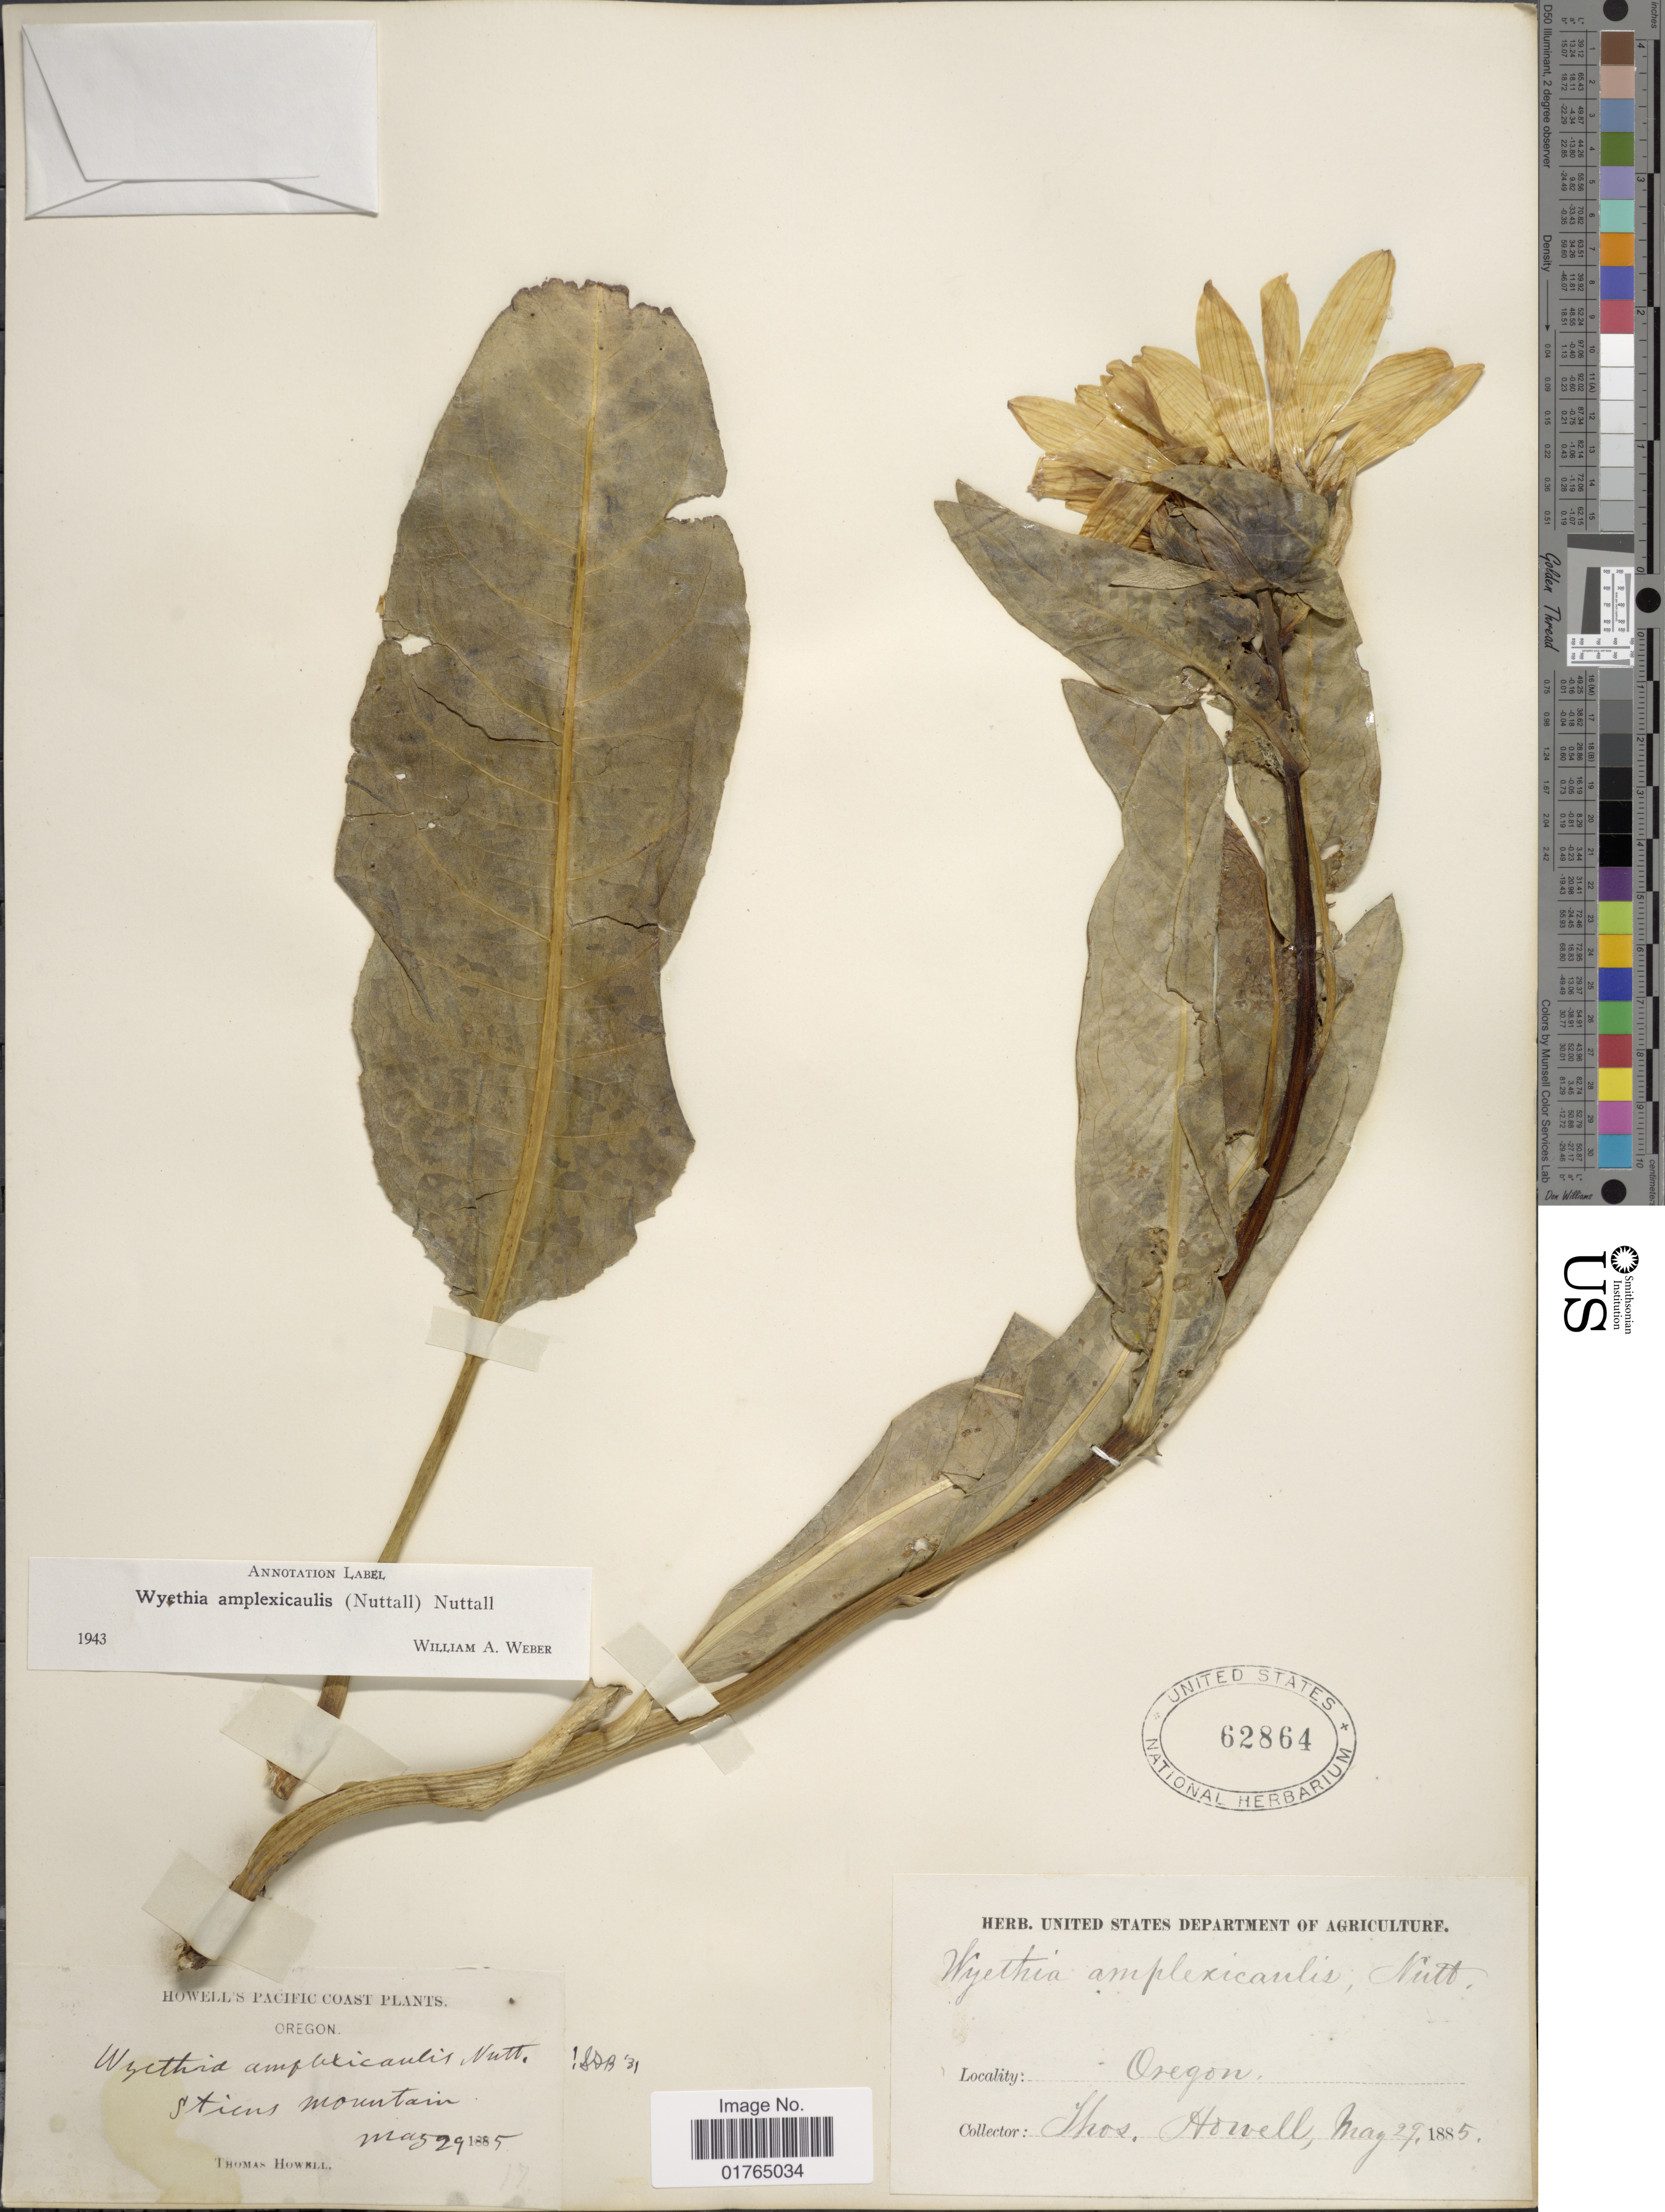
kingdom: Plantae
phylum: Tracheophyta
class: Magnoliopsida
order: Asterales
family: Asteraceae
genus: Wyethia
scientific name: Wyethia amplexicaulis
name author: Nutt.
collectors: T. Howell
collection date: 1885-05-29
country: United States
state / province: Oregon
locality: Pacific Coast, Steens Mountain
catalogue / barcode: US 62864